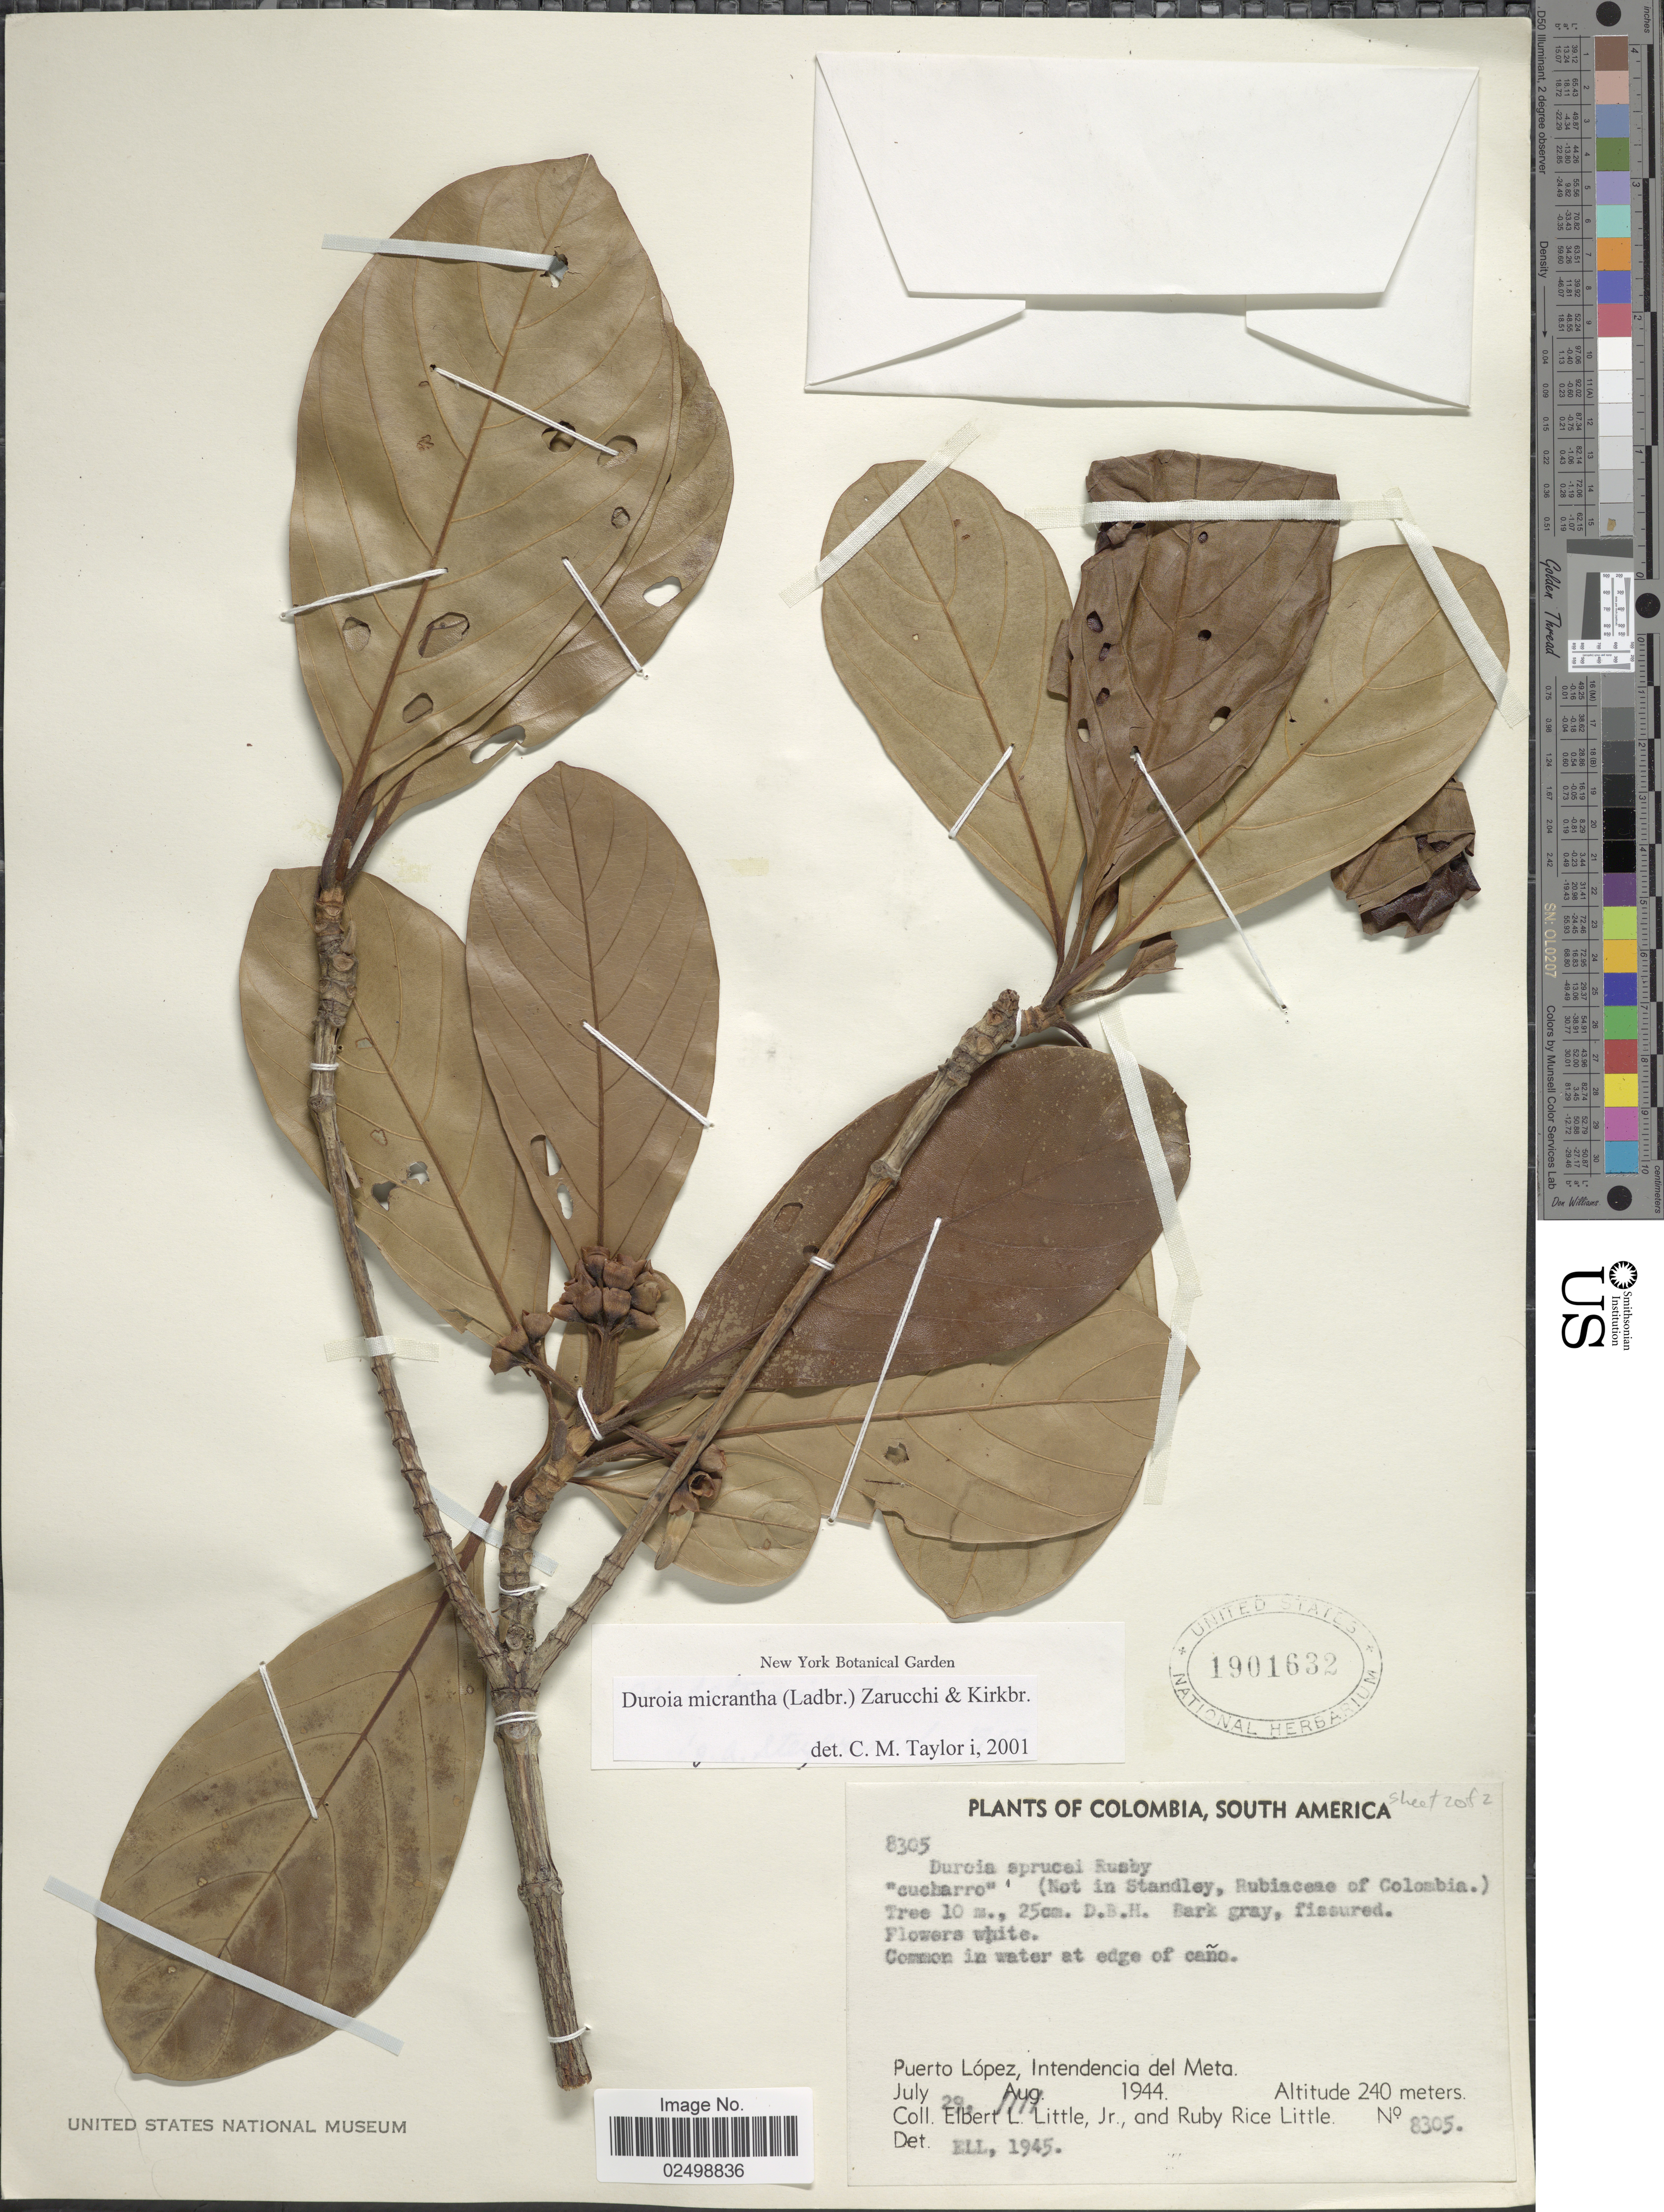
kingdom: Plantae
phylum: Tracheophyta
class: Magnoliopsida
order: Gentianales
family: Rubiaceae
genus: Duroia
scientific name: Duroia micrantha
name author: (Ladbr.) Zarucchi & J.H. Kirkbr.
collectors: E. L. Little & R. R. Little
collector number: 8305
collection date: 1944-07-29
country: Colombia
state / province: Meta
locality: Common in water at edge of caño, Puerto López, Intendencia del Meta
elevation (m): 240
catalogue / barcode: US 1901632